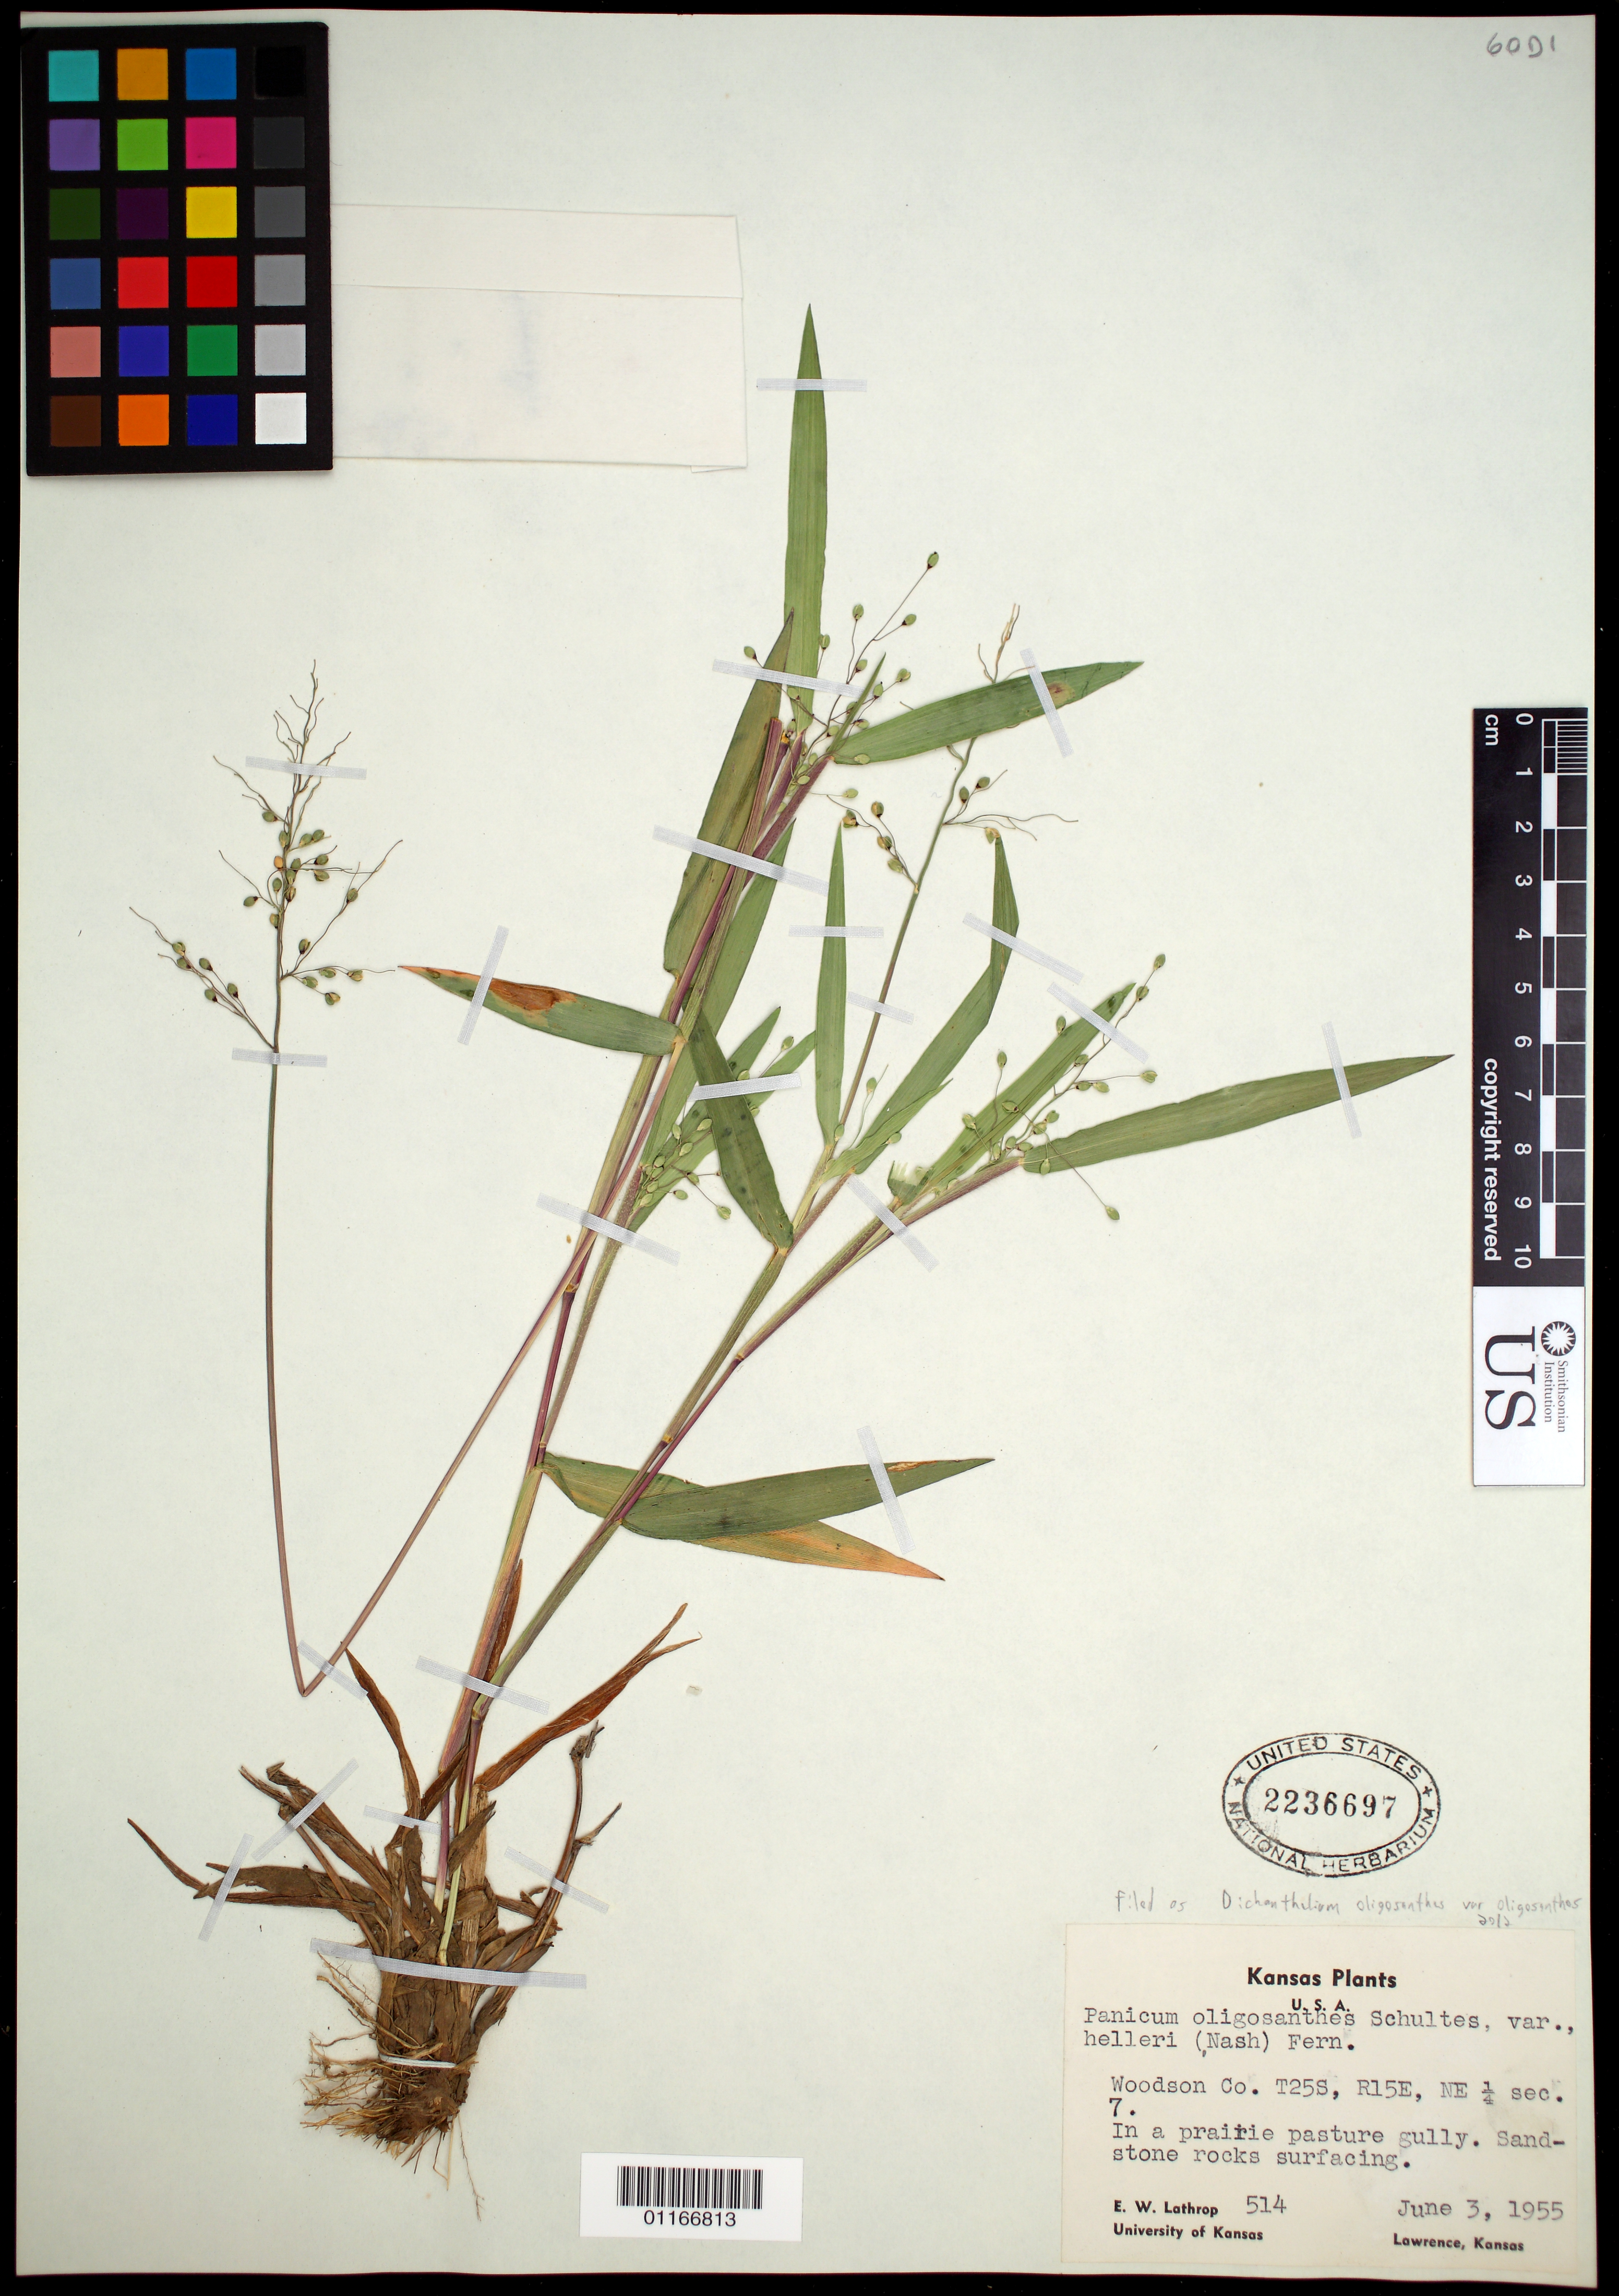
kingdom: Plantae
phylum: Tracheophyta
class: Liliopsida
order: Poales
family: Poaceae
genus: Dichanthelium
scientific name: Dichanthelium oligosanthes var. oligosanthes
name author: (Schult.) Gould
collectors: E. W. Lathrop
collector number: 514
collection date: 1955-06-03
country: United States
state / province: Kansas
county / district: Woodson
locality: T25S, R15E, NE 1/4 sec. 7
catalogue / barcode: US 2236697